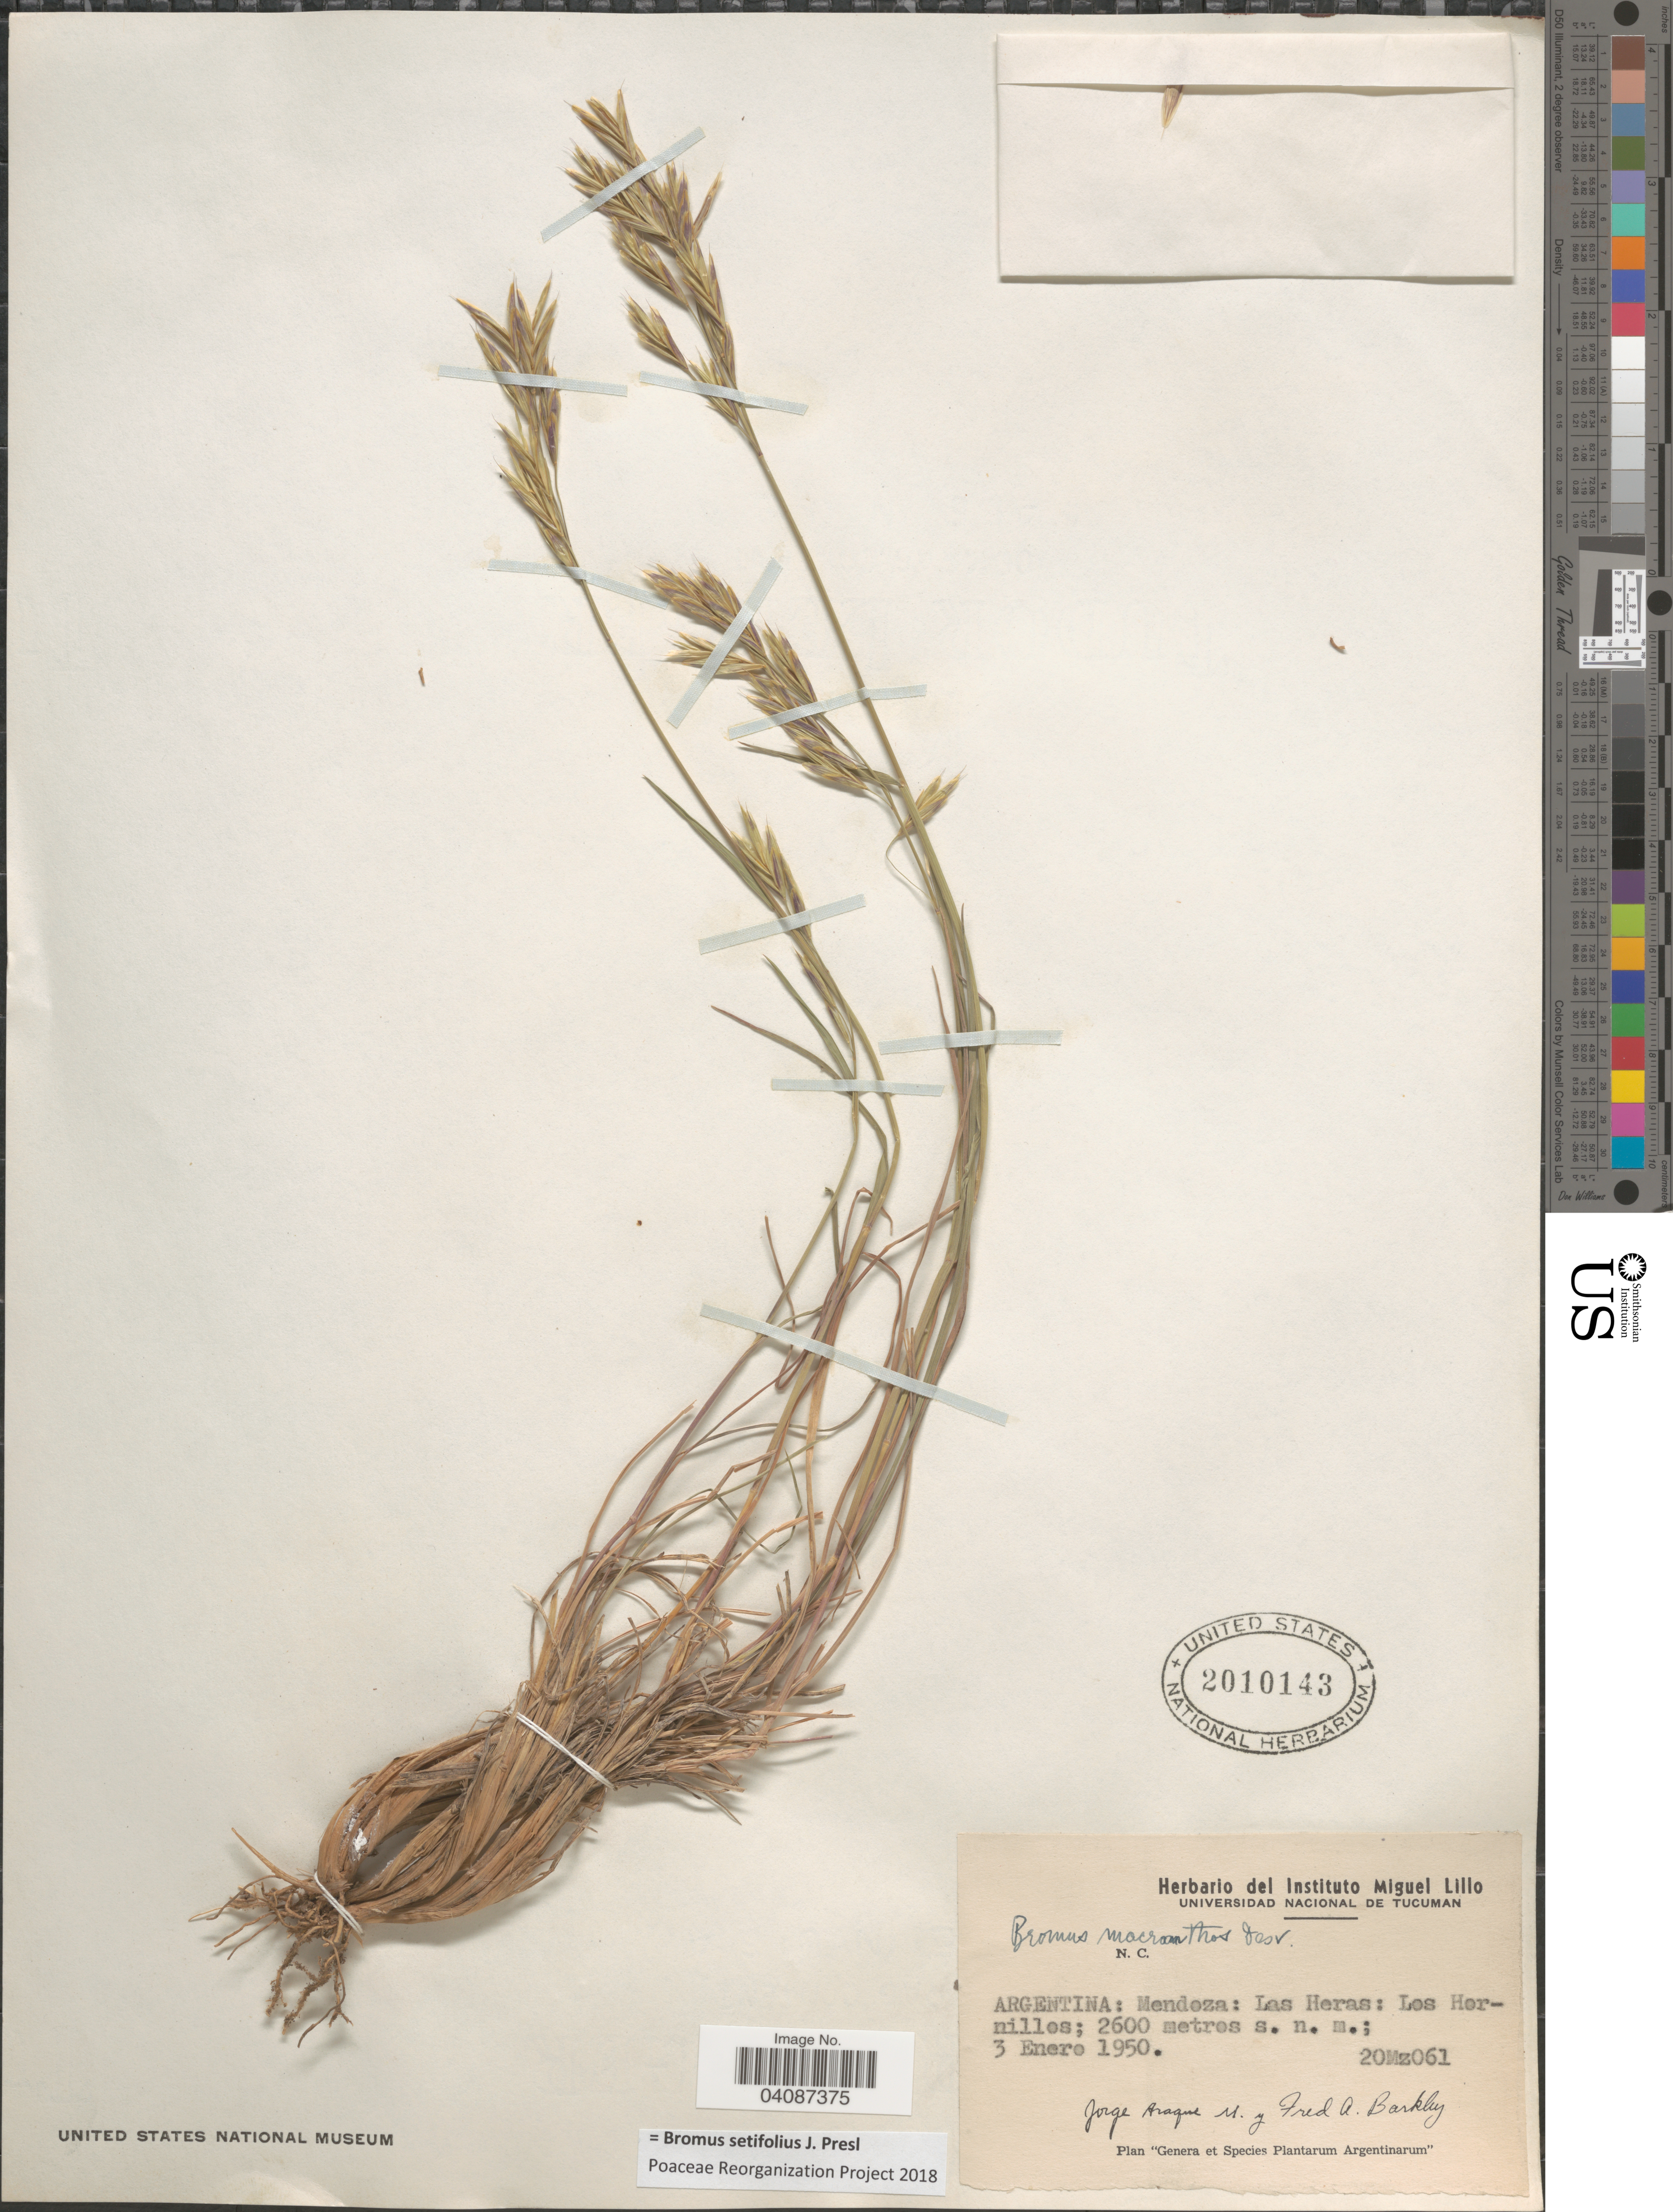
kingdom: Plantae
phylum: Tracheophyta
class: Liliopsida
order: Poales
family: Poaceae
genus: Bromus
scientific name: Bromus setifolius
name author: J. Presl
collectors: J. Araque Molina & F. A. Barkley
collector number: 20Mz061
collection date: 1950-01-03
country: Argentina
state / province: Mendoza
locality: Las Heras: Los Hornillos.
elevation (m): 2600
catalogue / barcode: US 2010143